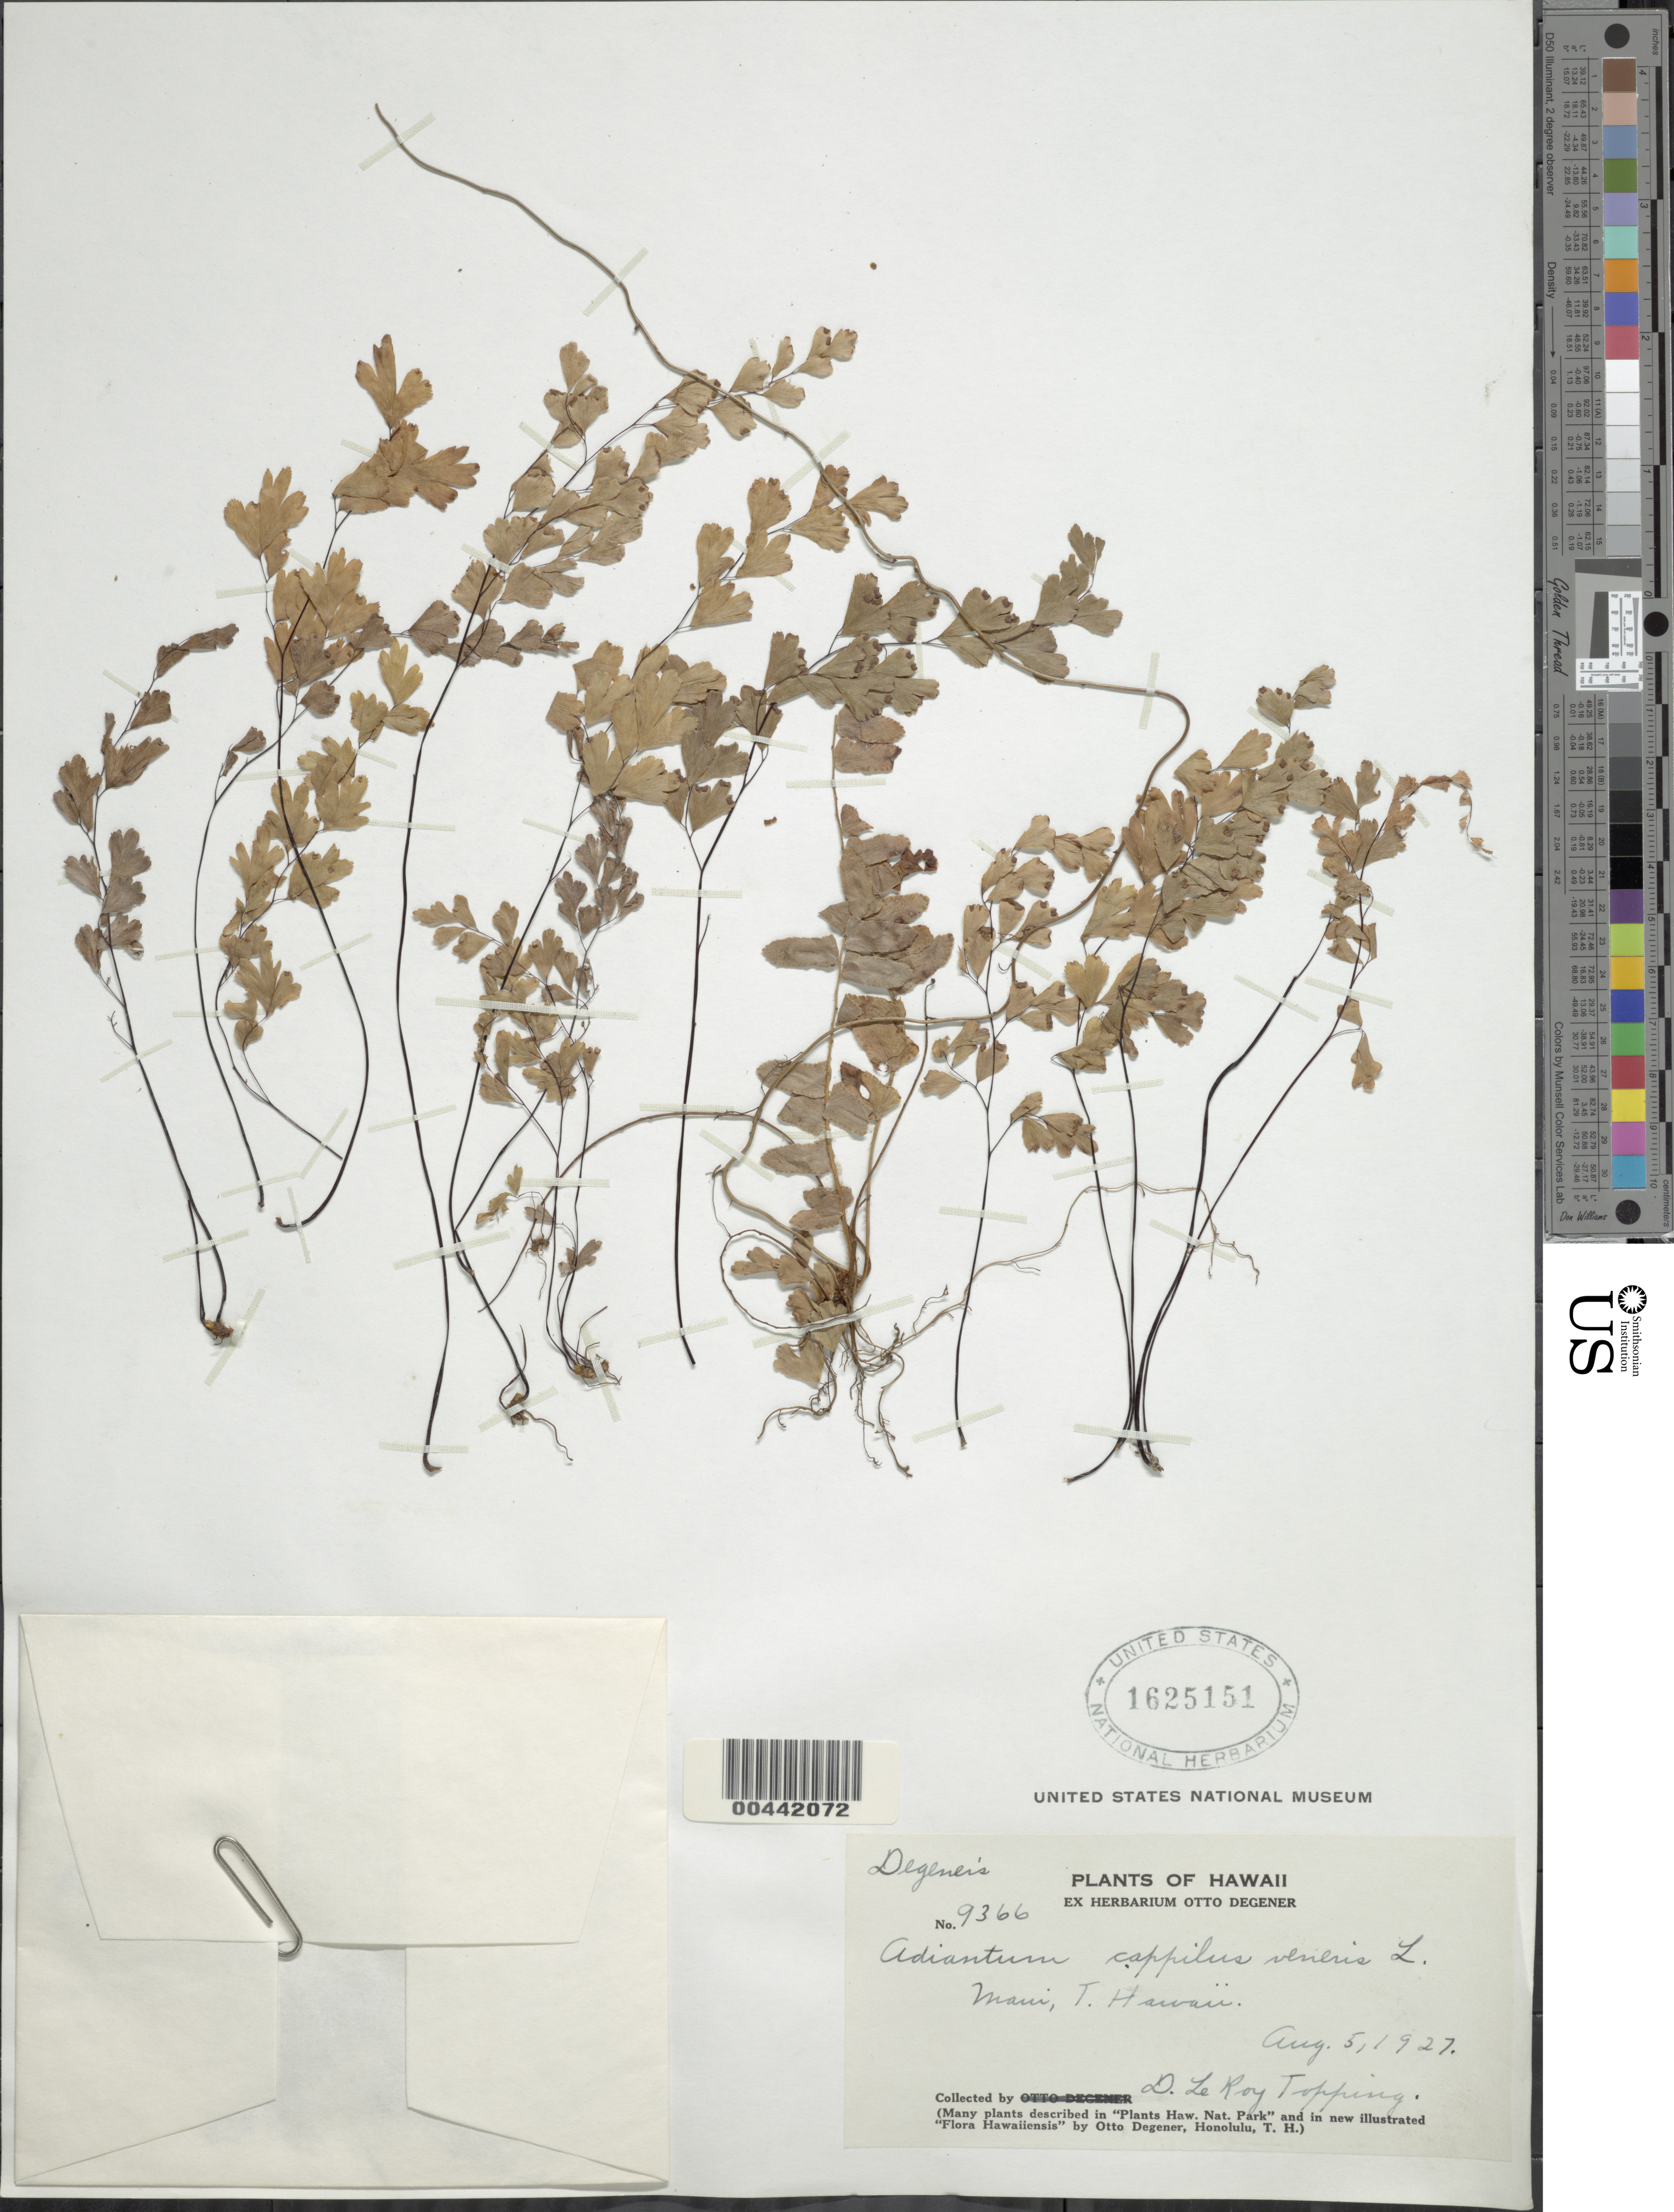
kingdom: Plantae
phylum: Tracheophyta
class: Polypodiopsida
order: Polypodiales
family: Pteridaceae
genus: Adiantum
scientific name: Adiantum capillus-veneris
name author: L.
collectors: D. L. Topping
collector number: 9366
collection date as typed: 5 Aug 1927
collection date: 1927-08-05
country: United States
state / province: Hawaii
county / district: Maui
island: Maui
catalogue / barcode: US 1625151